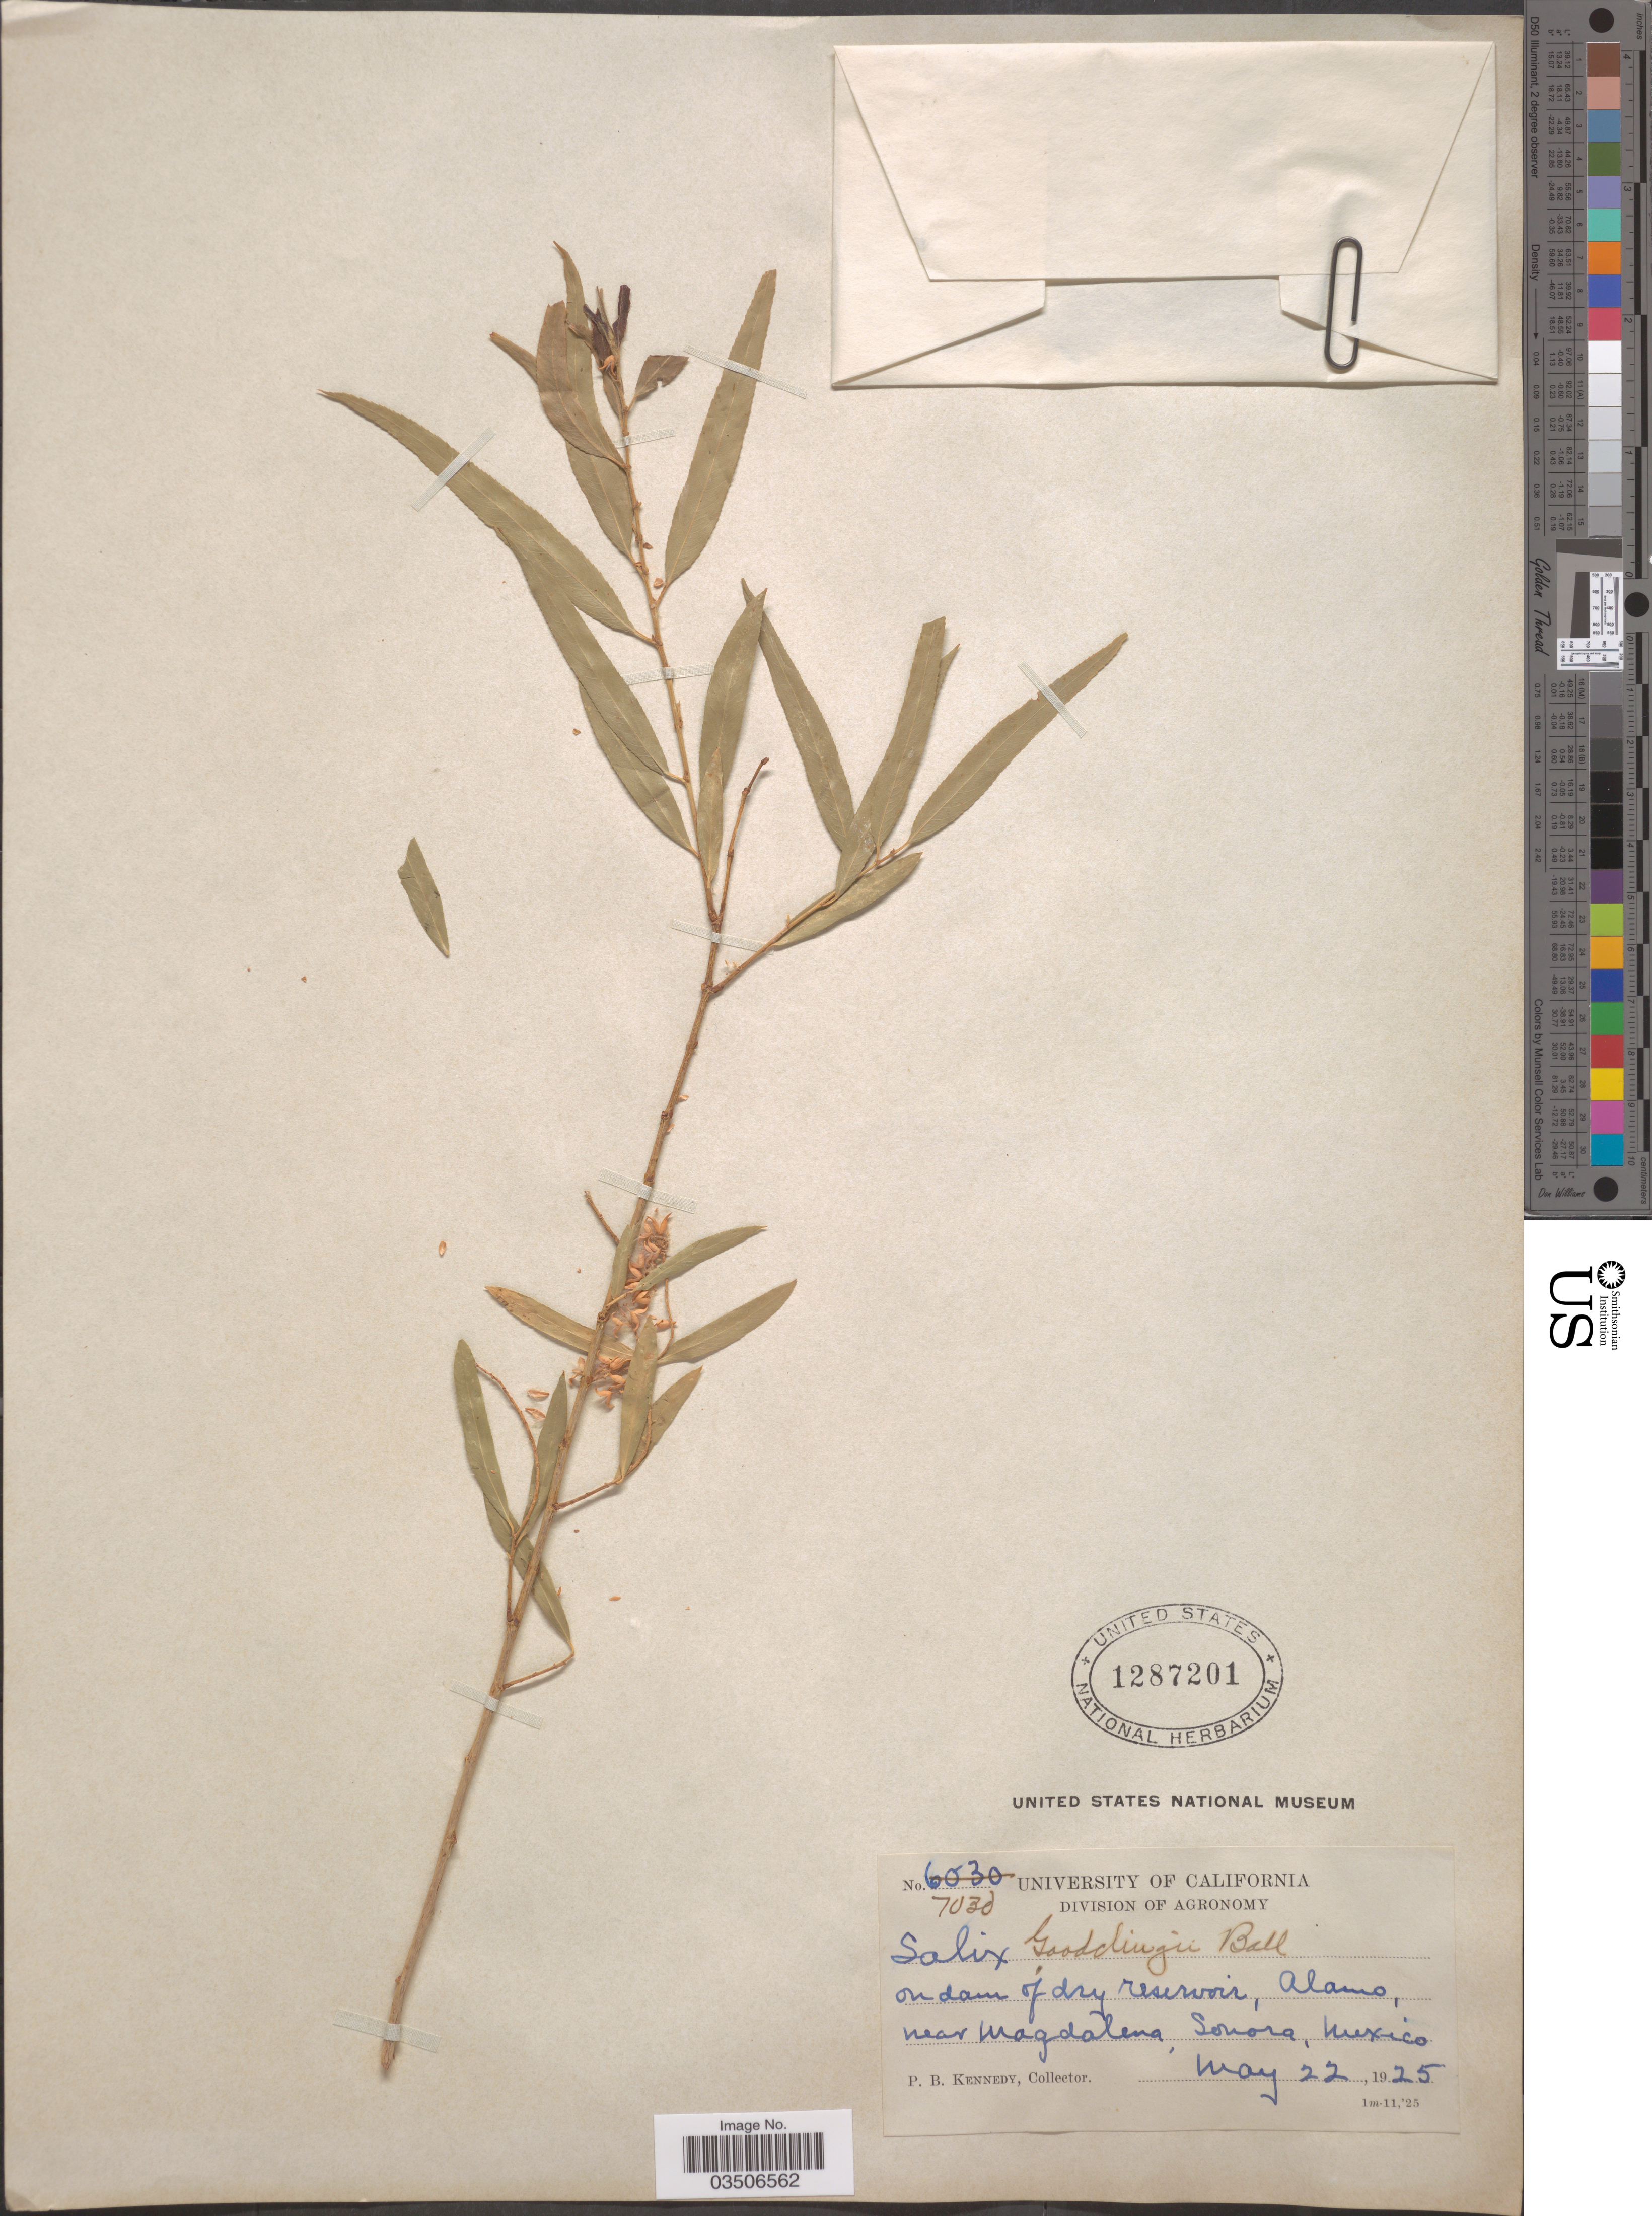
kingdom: Plantae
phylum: Tracheophyta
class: Magnoliopsida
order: Malpighiales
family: Salicaceae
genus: Salix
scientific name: Salix gooddingii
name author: C.R. Ball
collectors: P. B. Kennedy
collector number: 7030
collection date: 1925-05-22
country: Mexico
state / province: Sonora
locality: On dam of dry reservoir, Alamo, near Magdalena.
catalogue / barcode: US 1287201